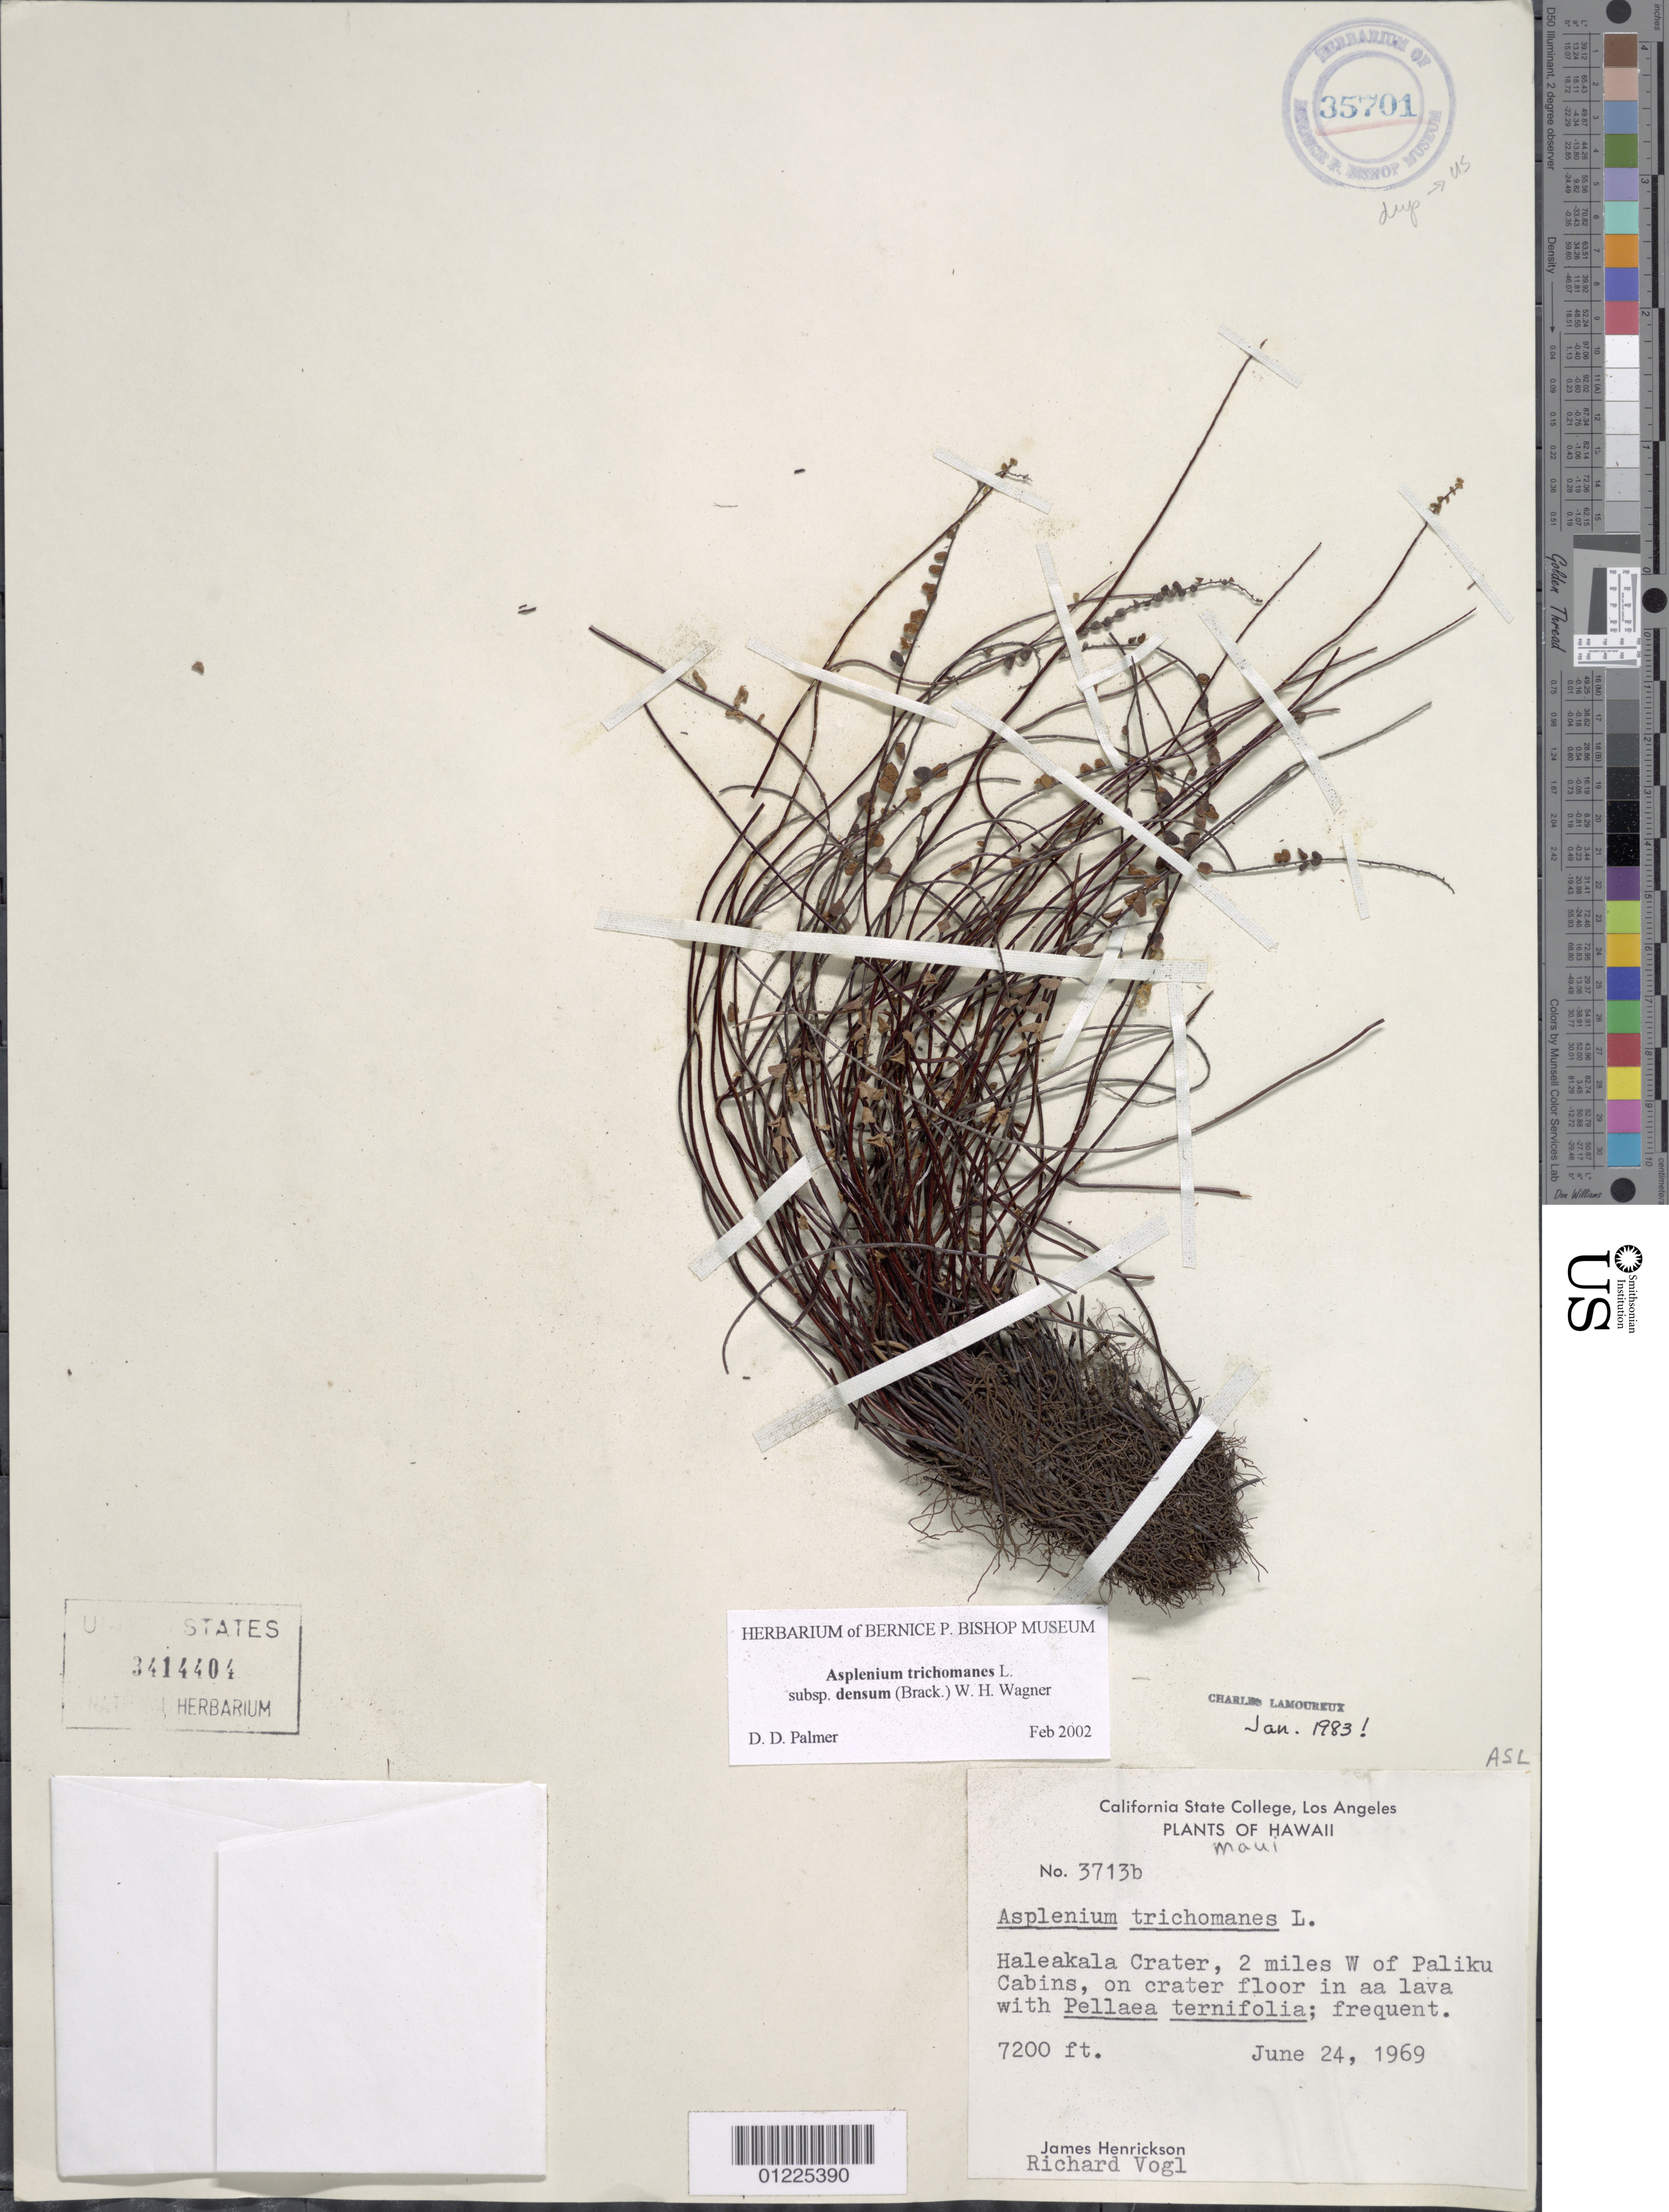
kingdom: Plantae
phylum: Tracheophyta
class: Polypodiopsida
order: Polypodiales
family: Aspleniaceae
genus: Asplenium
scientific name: Asplenium trichomanes subsp. densum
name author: (Brack.) W.H. Wagner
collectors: J. S. Henrickson & R. Vogl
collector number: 3713b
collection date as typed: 24 Jun 1969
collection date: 1969-06-24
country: United States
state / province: Hawaii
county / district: Maui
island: Maui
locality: E Maui, Haleakala Crater, 2 mi W of Paliku Cabin on crater floor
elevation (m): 2195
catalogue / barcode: US 3414404